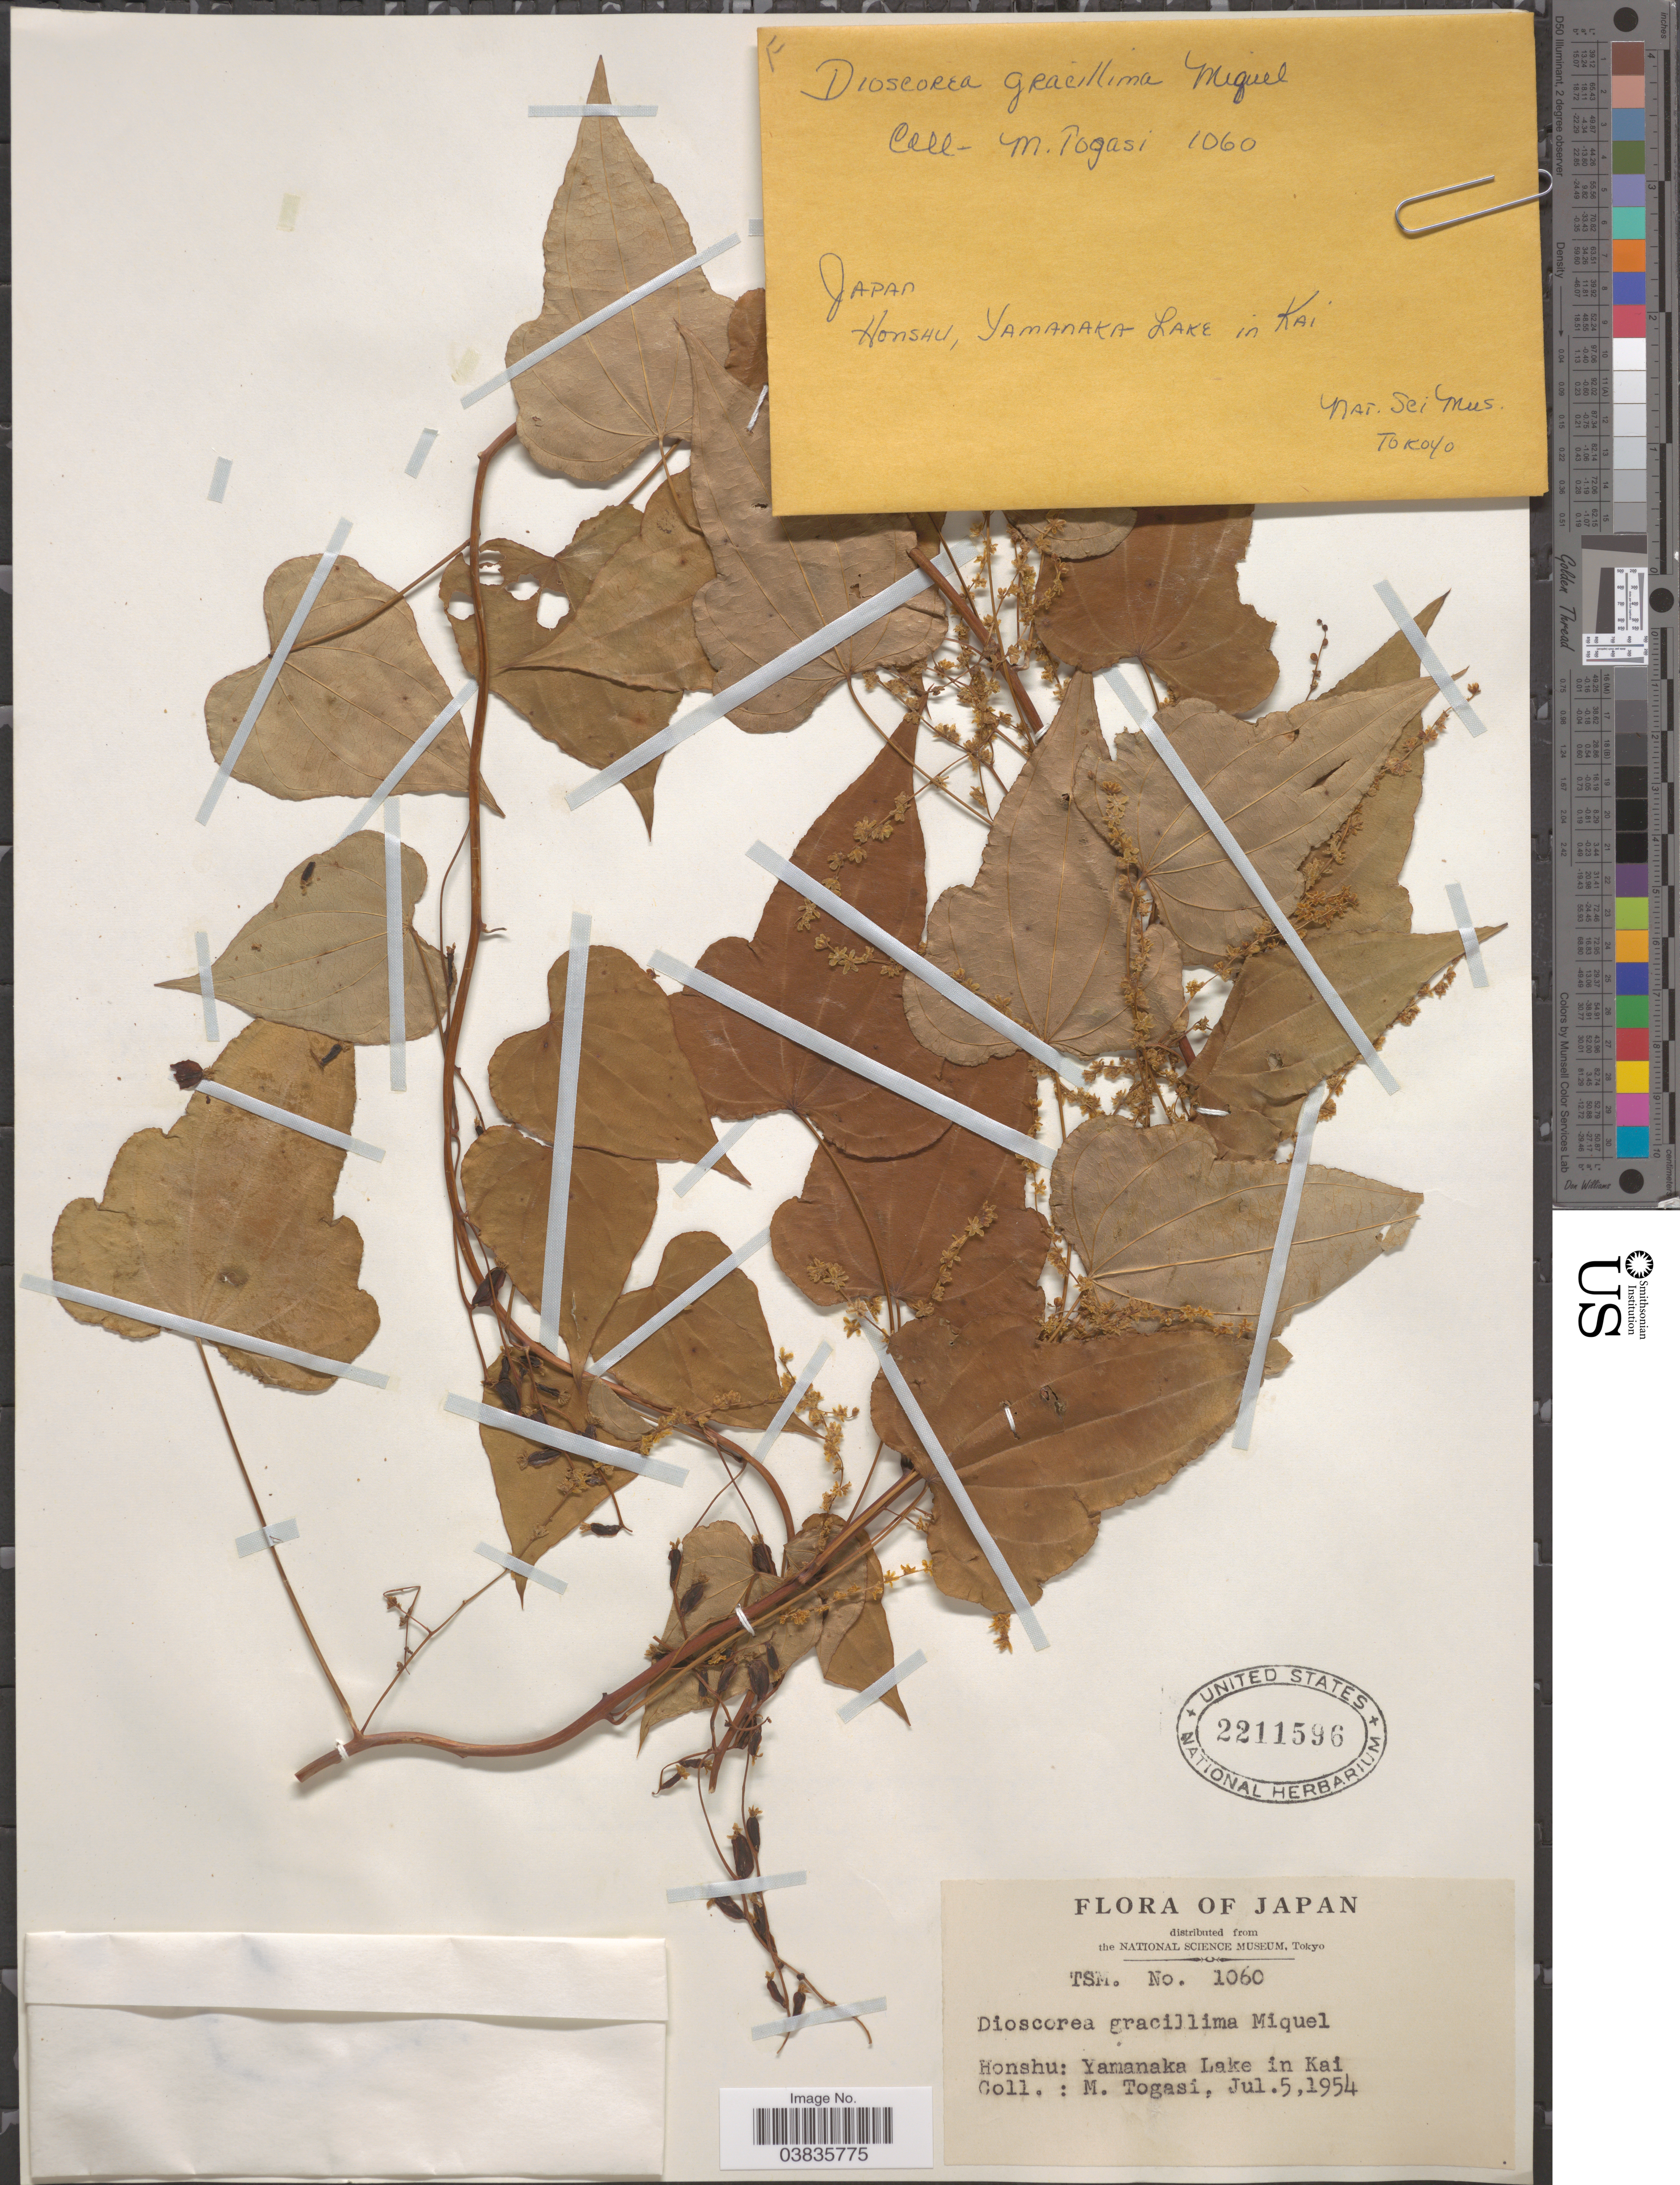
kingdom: Plantae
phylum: Tracheophyta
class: Liliopsida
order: Dioscoreales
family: Dioscoreaceae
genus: Dioscorea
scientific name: Dioscorea gracillima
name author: Miq.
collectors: M. Togasi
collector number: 1060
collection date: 1954-07-05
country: Japan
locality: Honshu: Yamanaka Lake in Kai.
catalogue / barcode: US 2211596